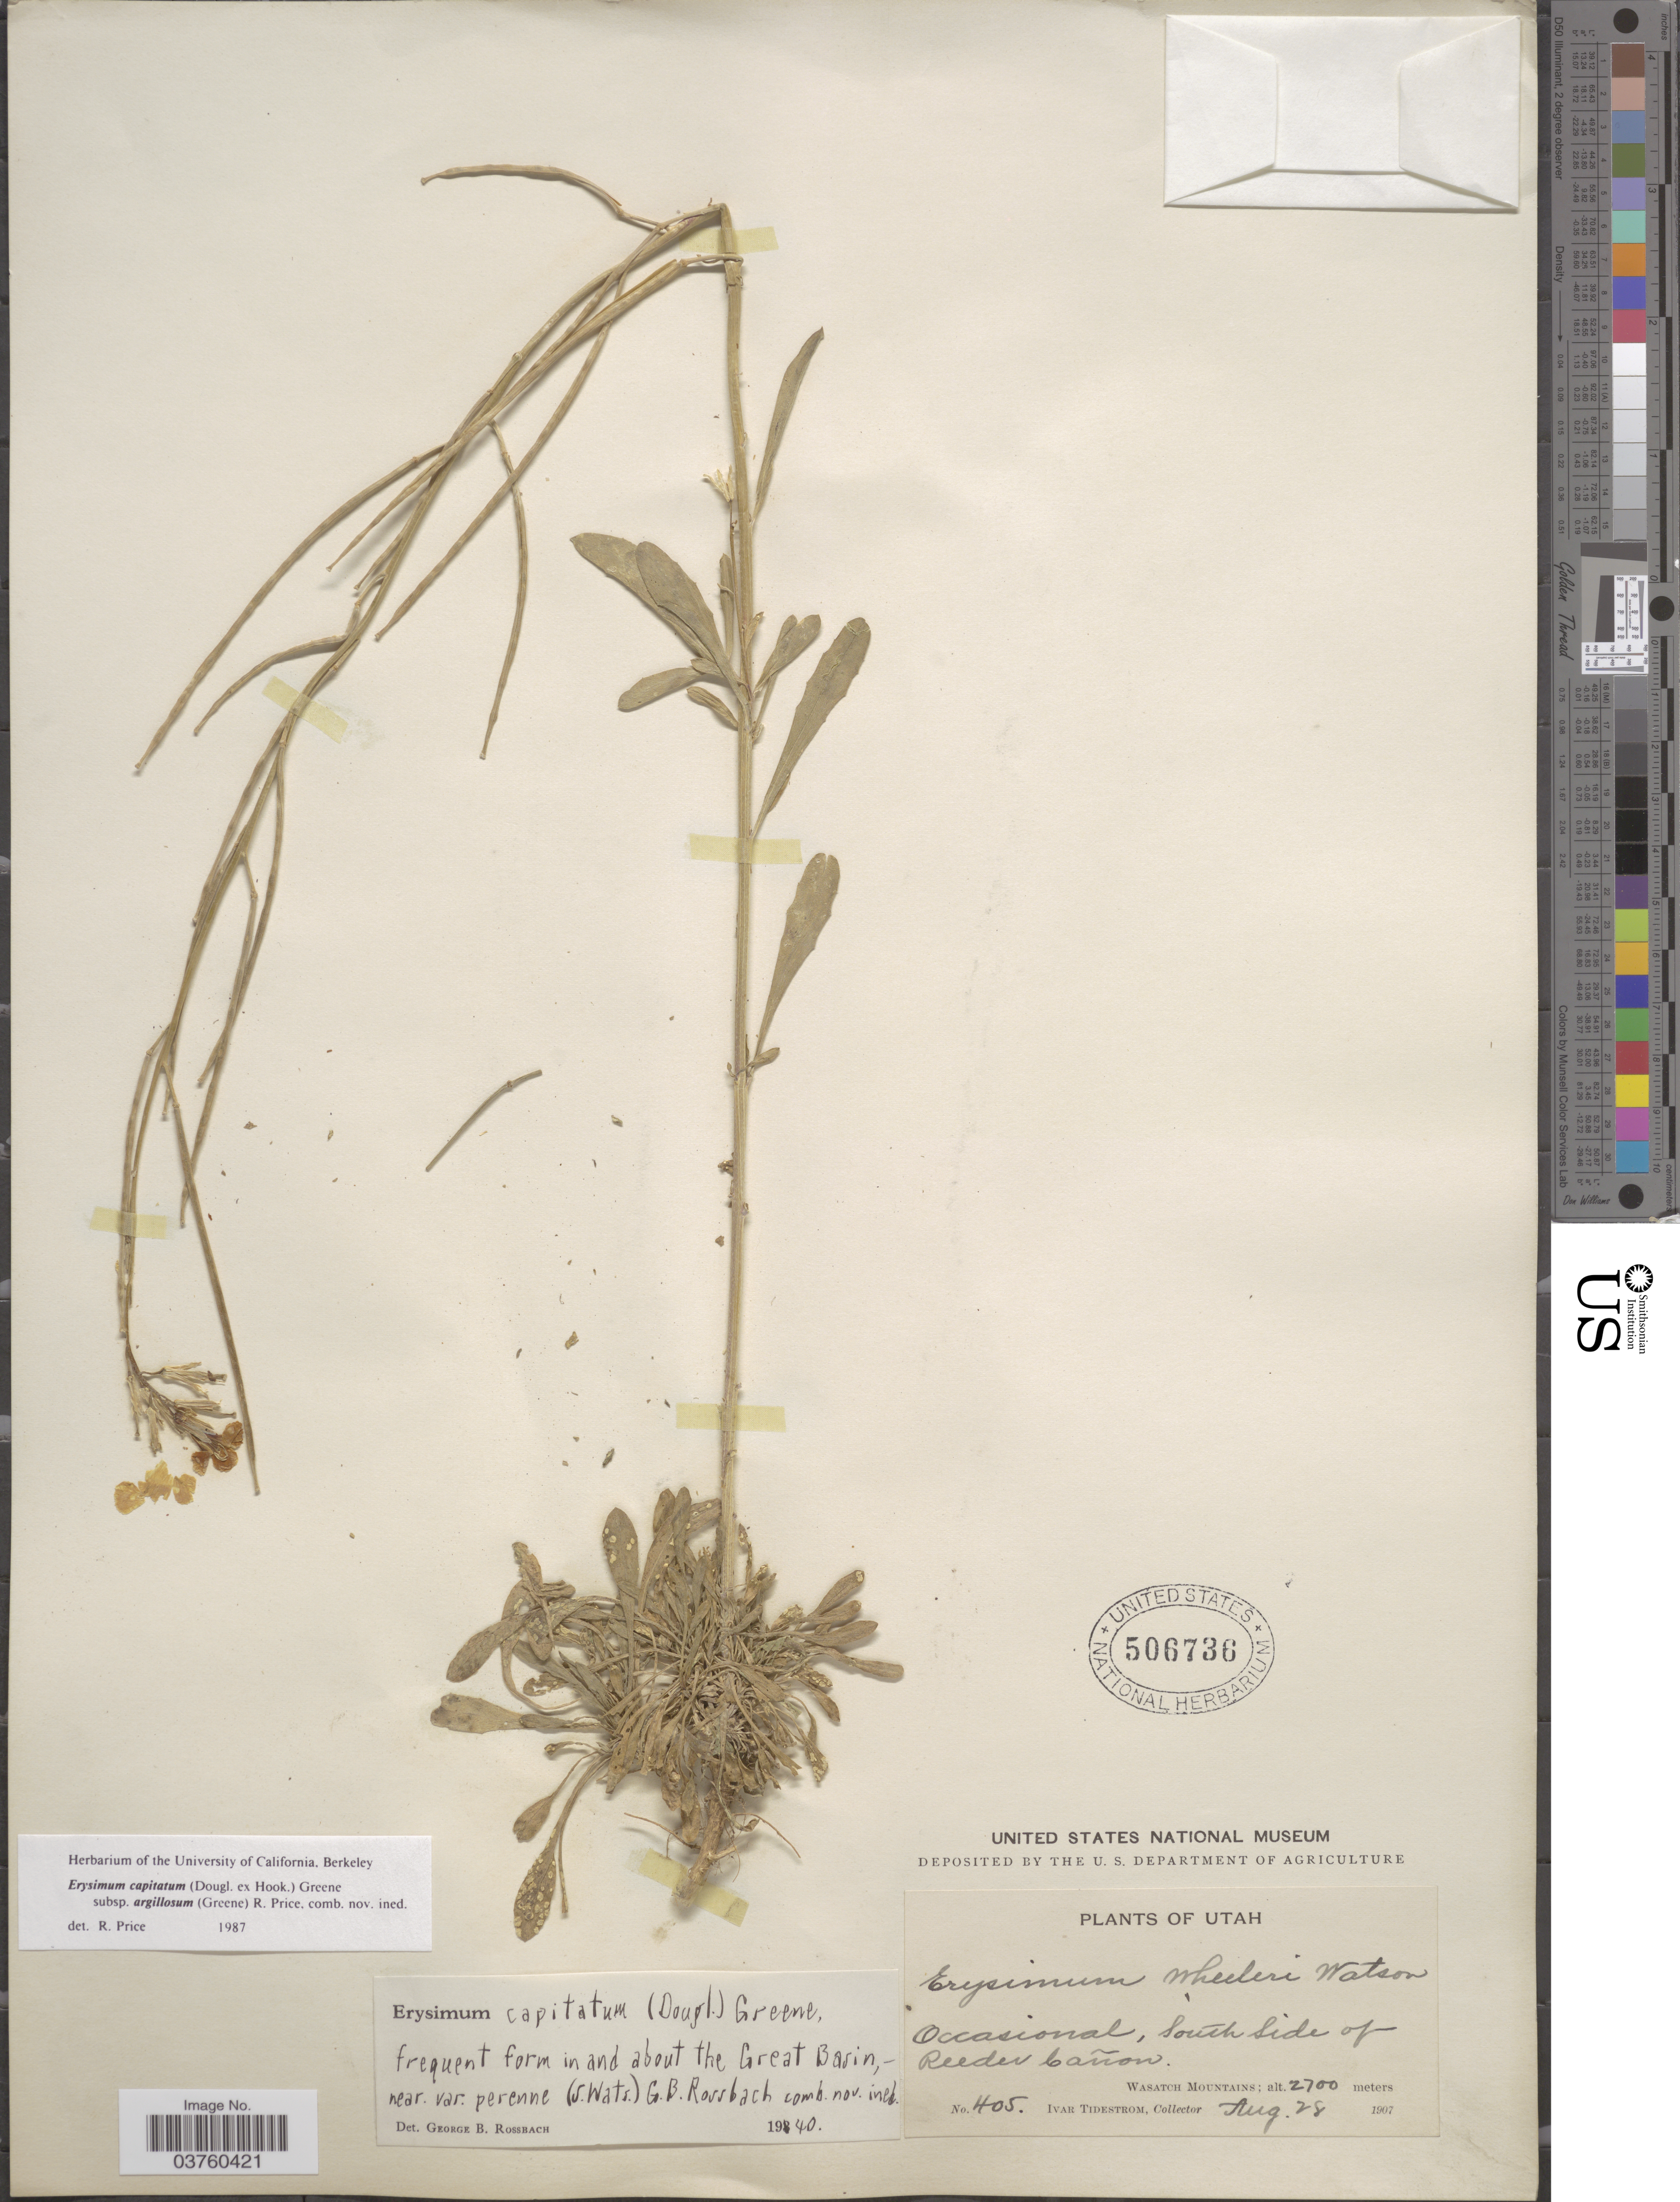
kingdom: Plantae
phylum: Tracheophyta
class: Magnoliopsida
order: Brassicales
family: Brassicaceae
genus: Erysimum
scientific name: Erysimum capitatum subsp. argillosum (Greene) R.A. Price comb. nov. ined.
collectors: I. F. Tidestrom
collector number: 405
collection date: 1907-08-28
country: United States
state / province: Utah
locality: South side of Reeder Cañon. Wasatch Mountains.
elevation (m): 2700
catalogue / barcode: US 506736